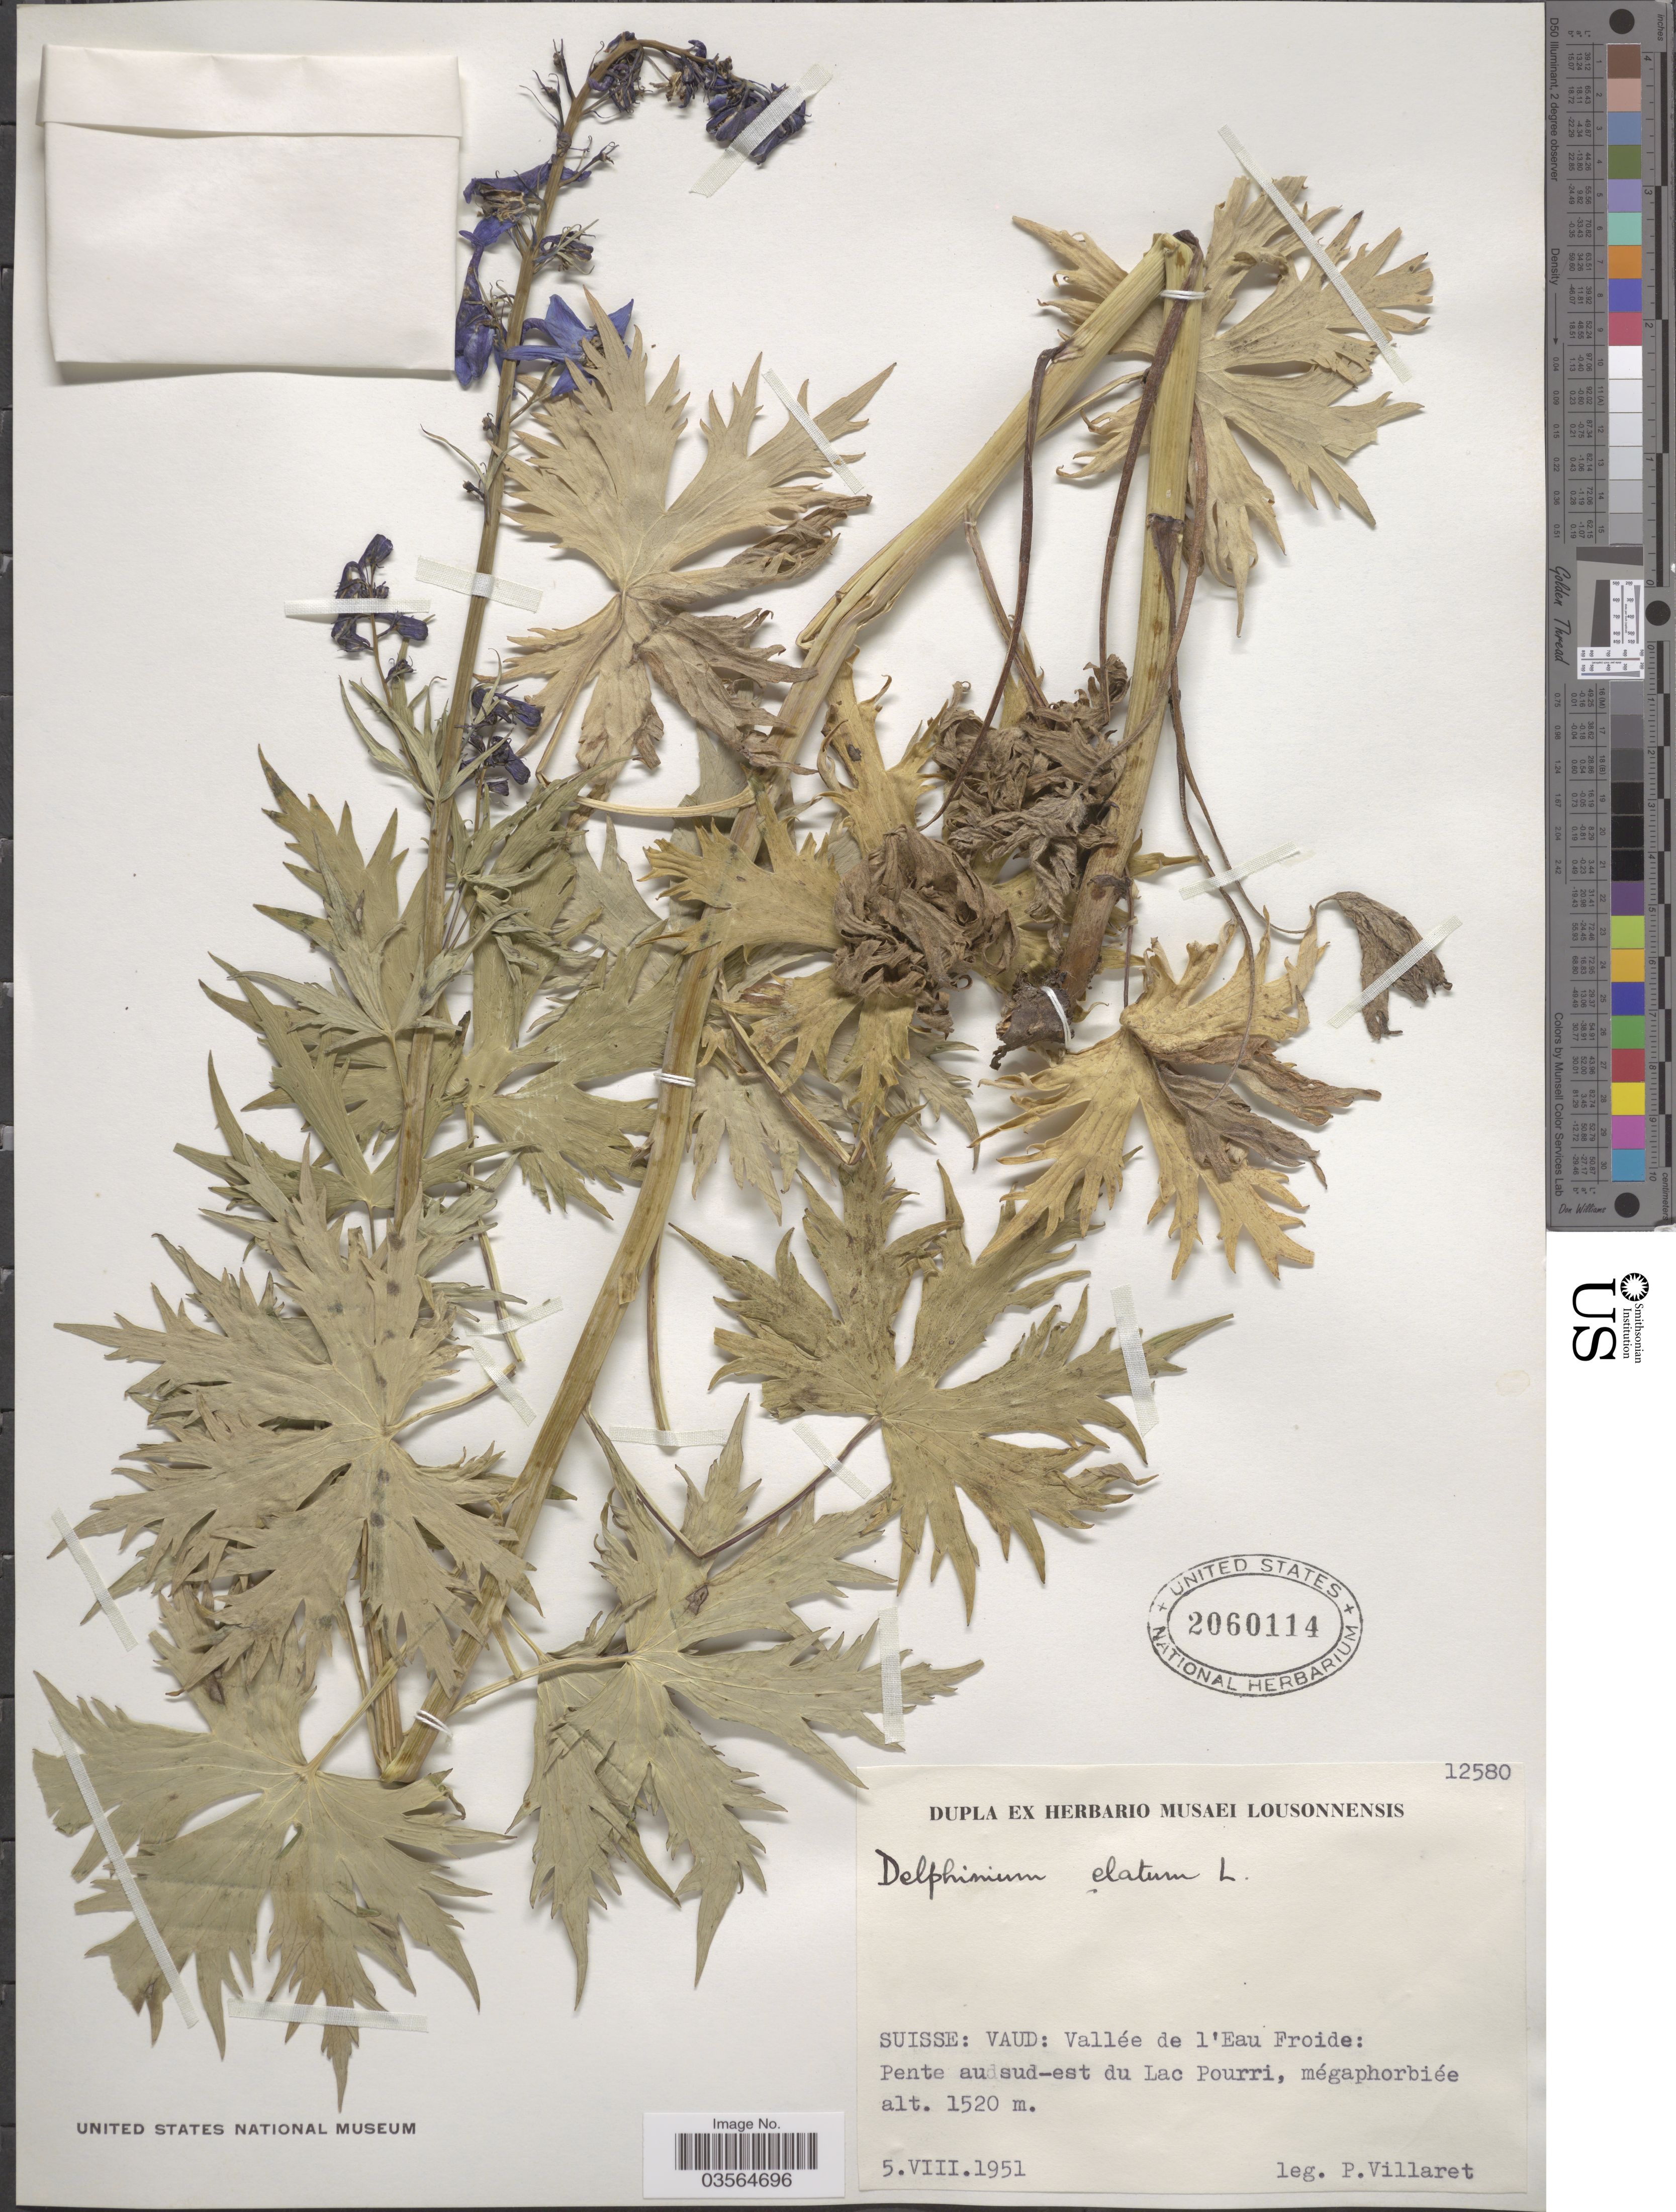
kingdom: Plantae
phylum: Tracheophyta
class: Magnoliopsida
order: Ranunculales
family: Ranunculaceae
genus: Delphinium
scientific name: Delphinium elatum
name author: L.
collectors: P. Villaret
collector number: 12580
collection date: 1951-08-05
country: Switzerland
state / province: Vaud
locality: Suisse: Vallée de l'Eau Froide: Pente au sud-est du Lac Pourri, mégaphorbiée.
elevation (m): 1520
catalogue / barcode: US 2060114